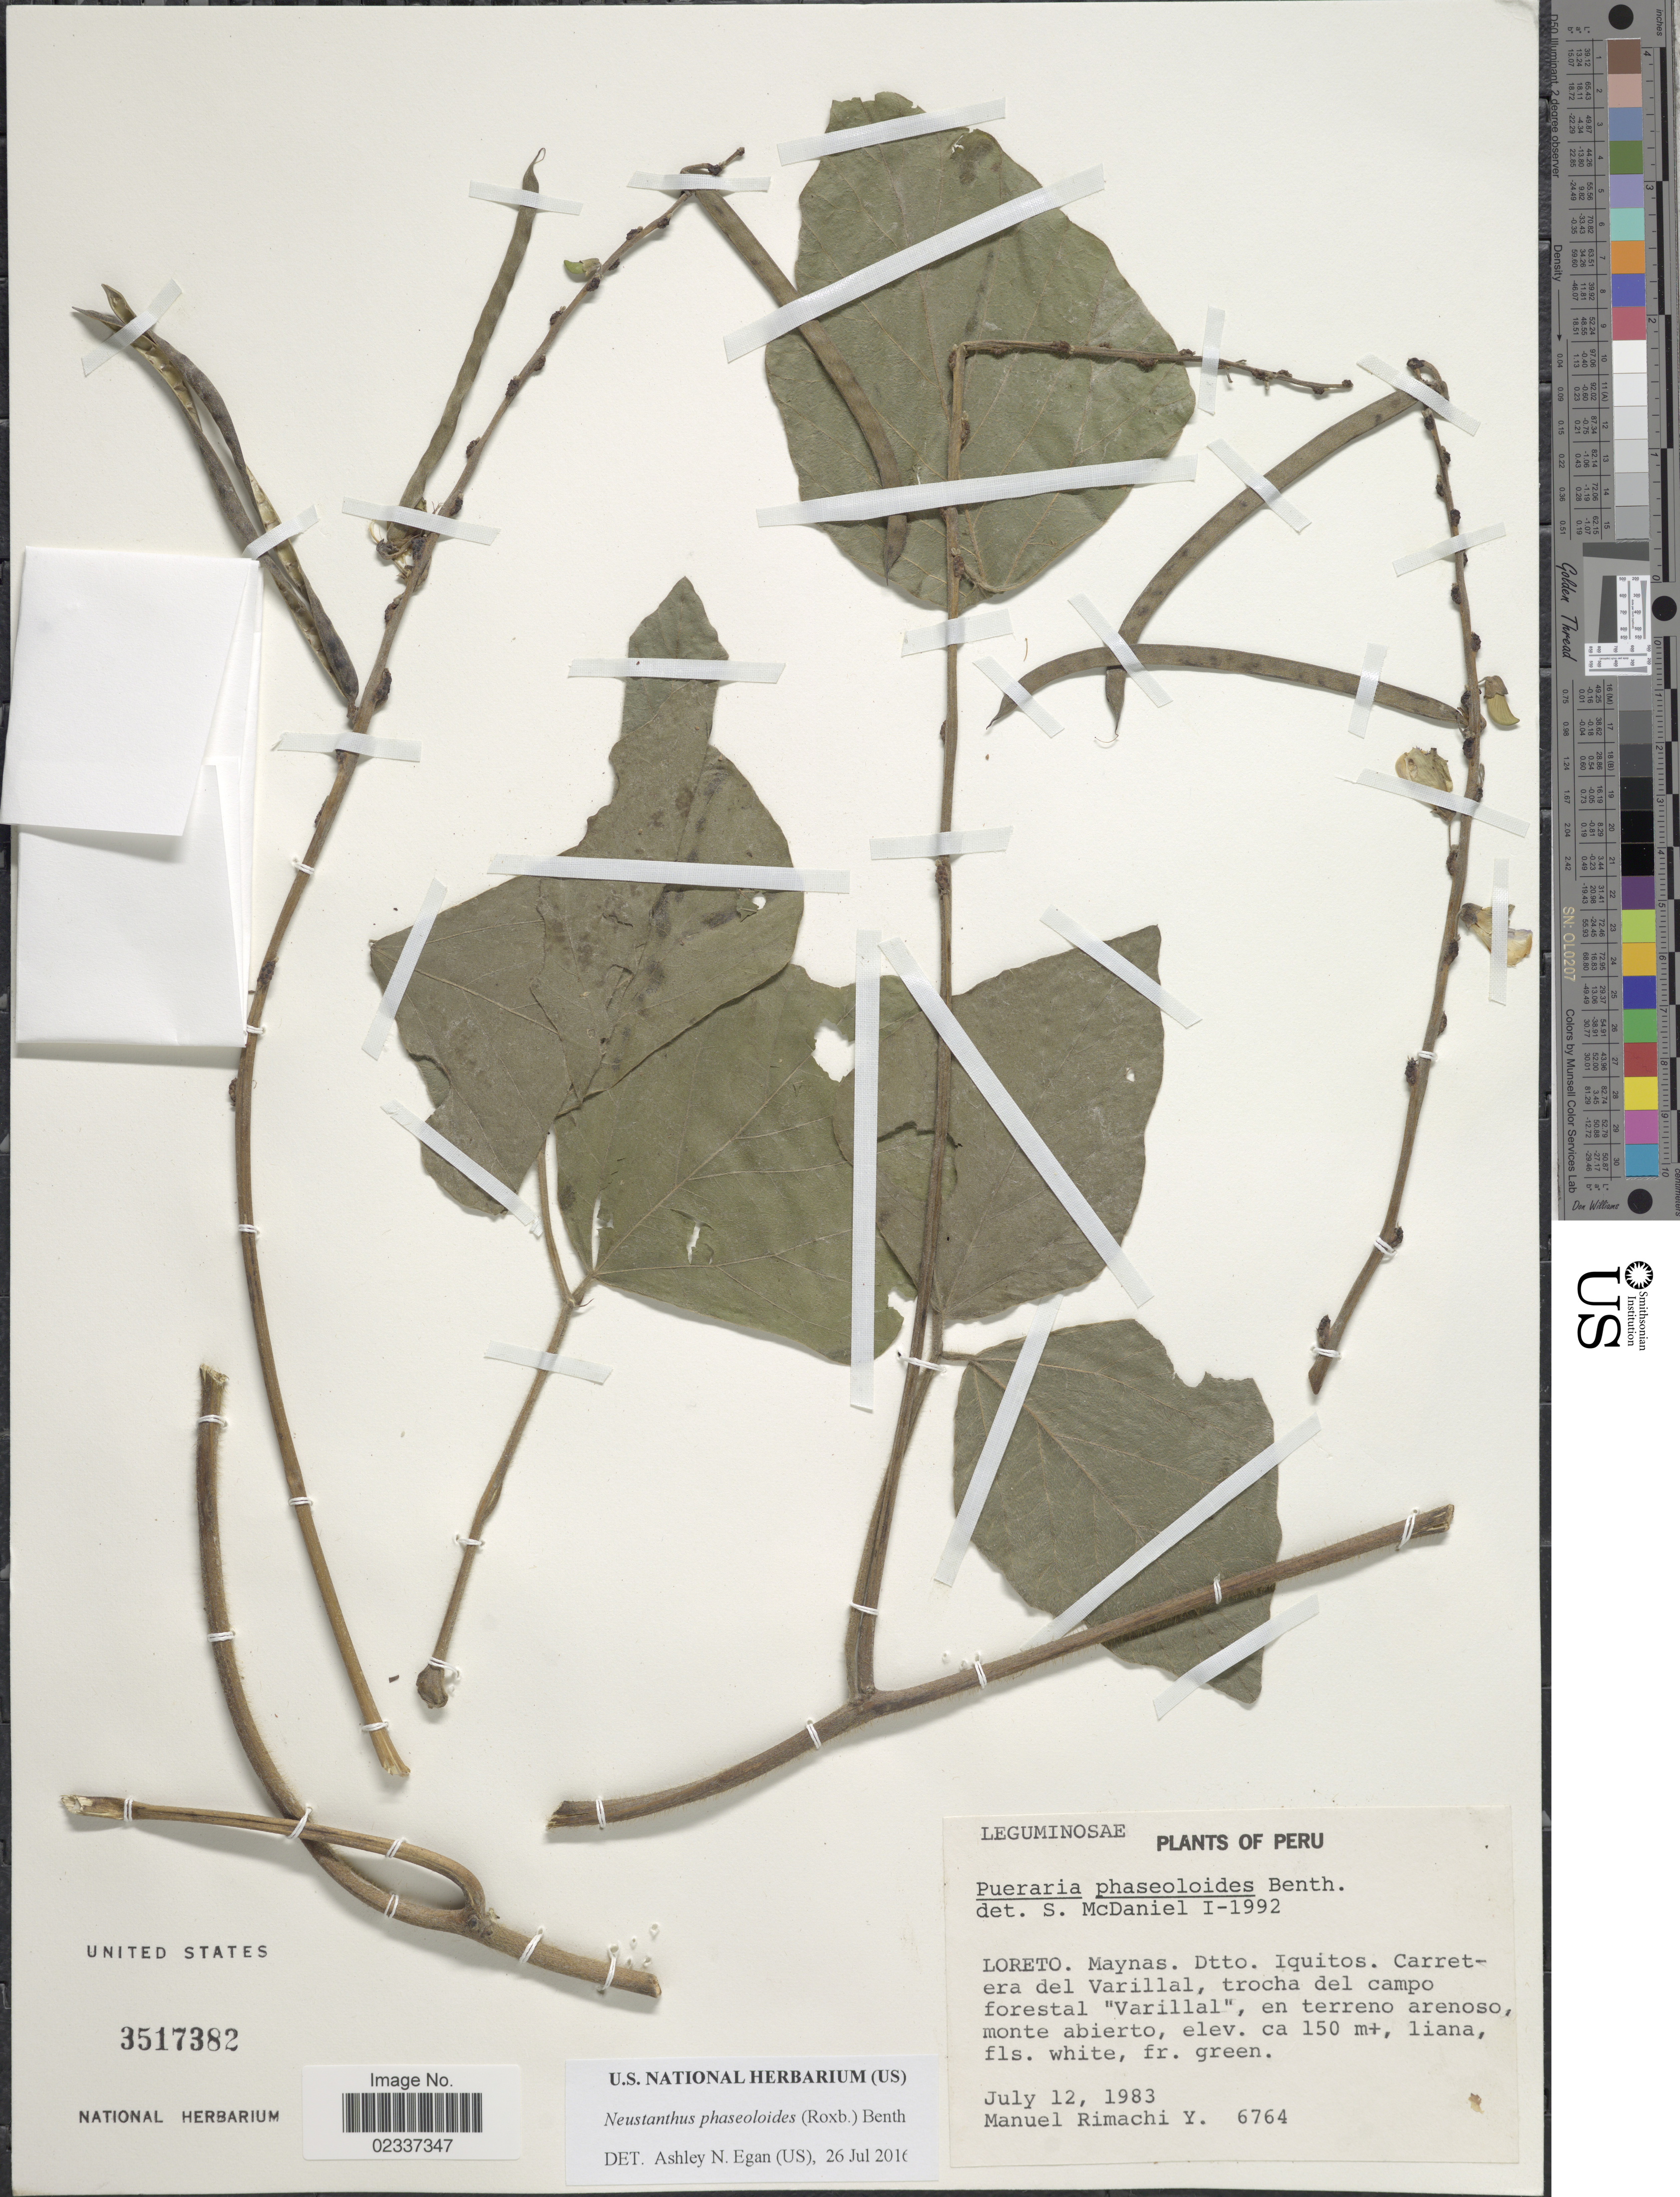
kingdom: Plantae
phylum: Tracheophyta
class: Magnoliopsida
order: Fabales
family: Fabaceae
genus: Neustanthus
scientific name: Neustanthus phaseoloides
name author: (Roxb.) Benth.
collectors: M. Rimachi Y.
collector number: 6764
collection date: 1983-07-12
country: Peru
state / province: Loreto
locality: Loreto, Maynas: Dtto. Iquitos, Carretera del Varillal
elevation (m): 150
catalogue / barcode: US 3517382